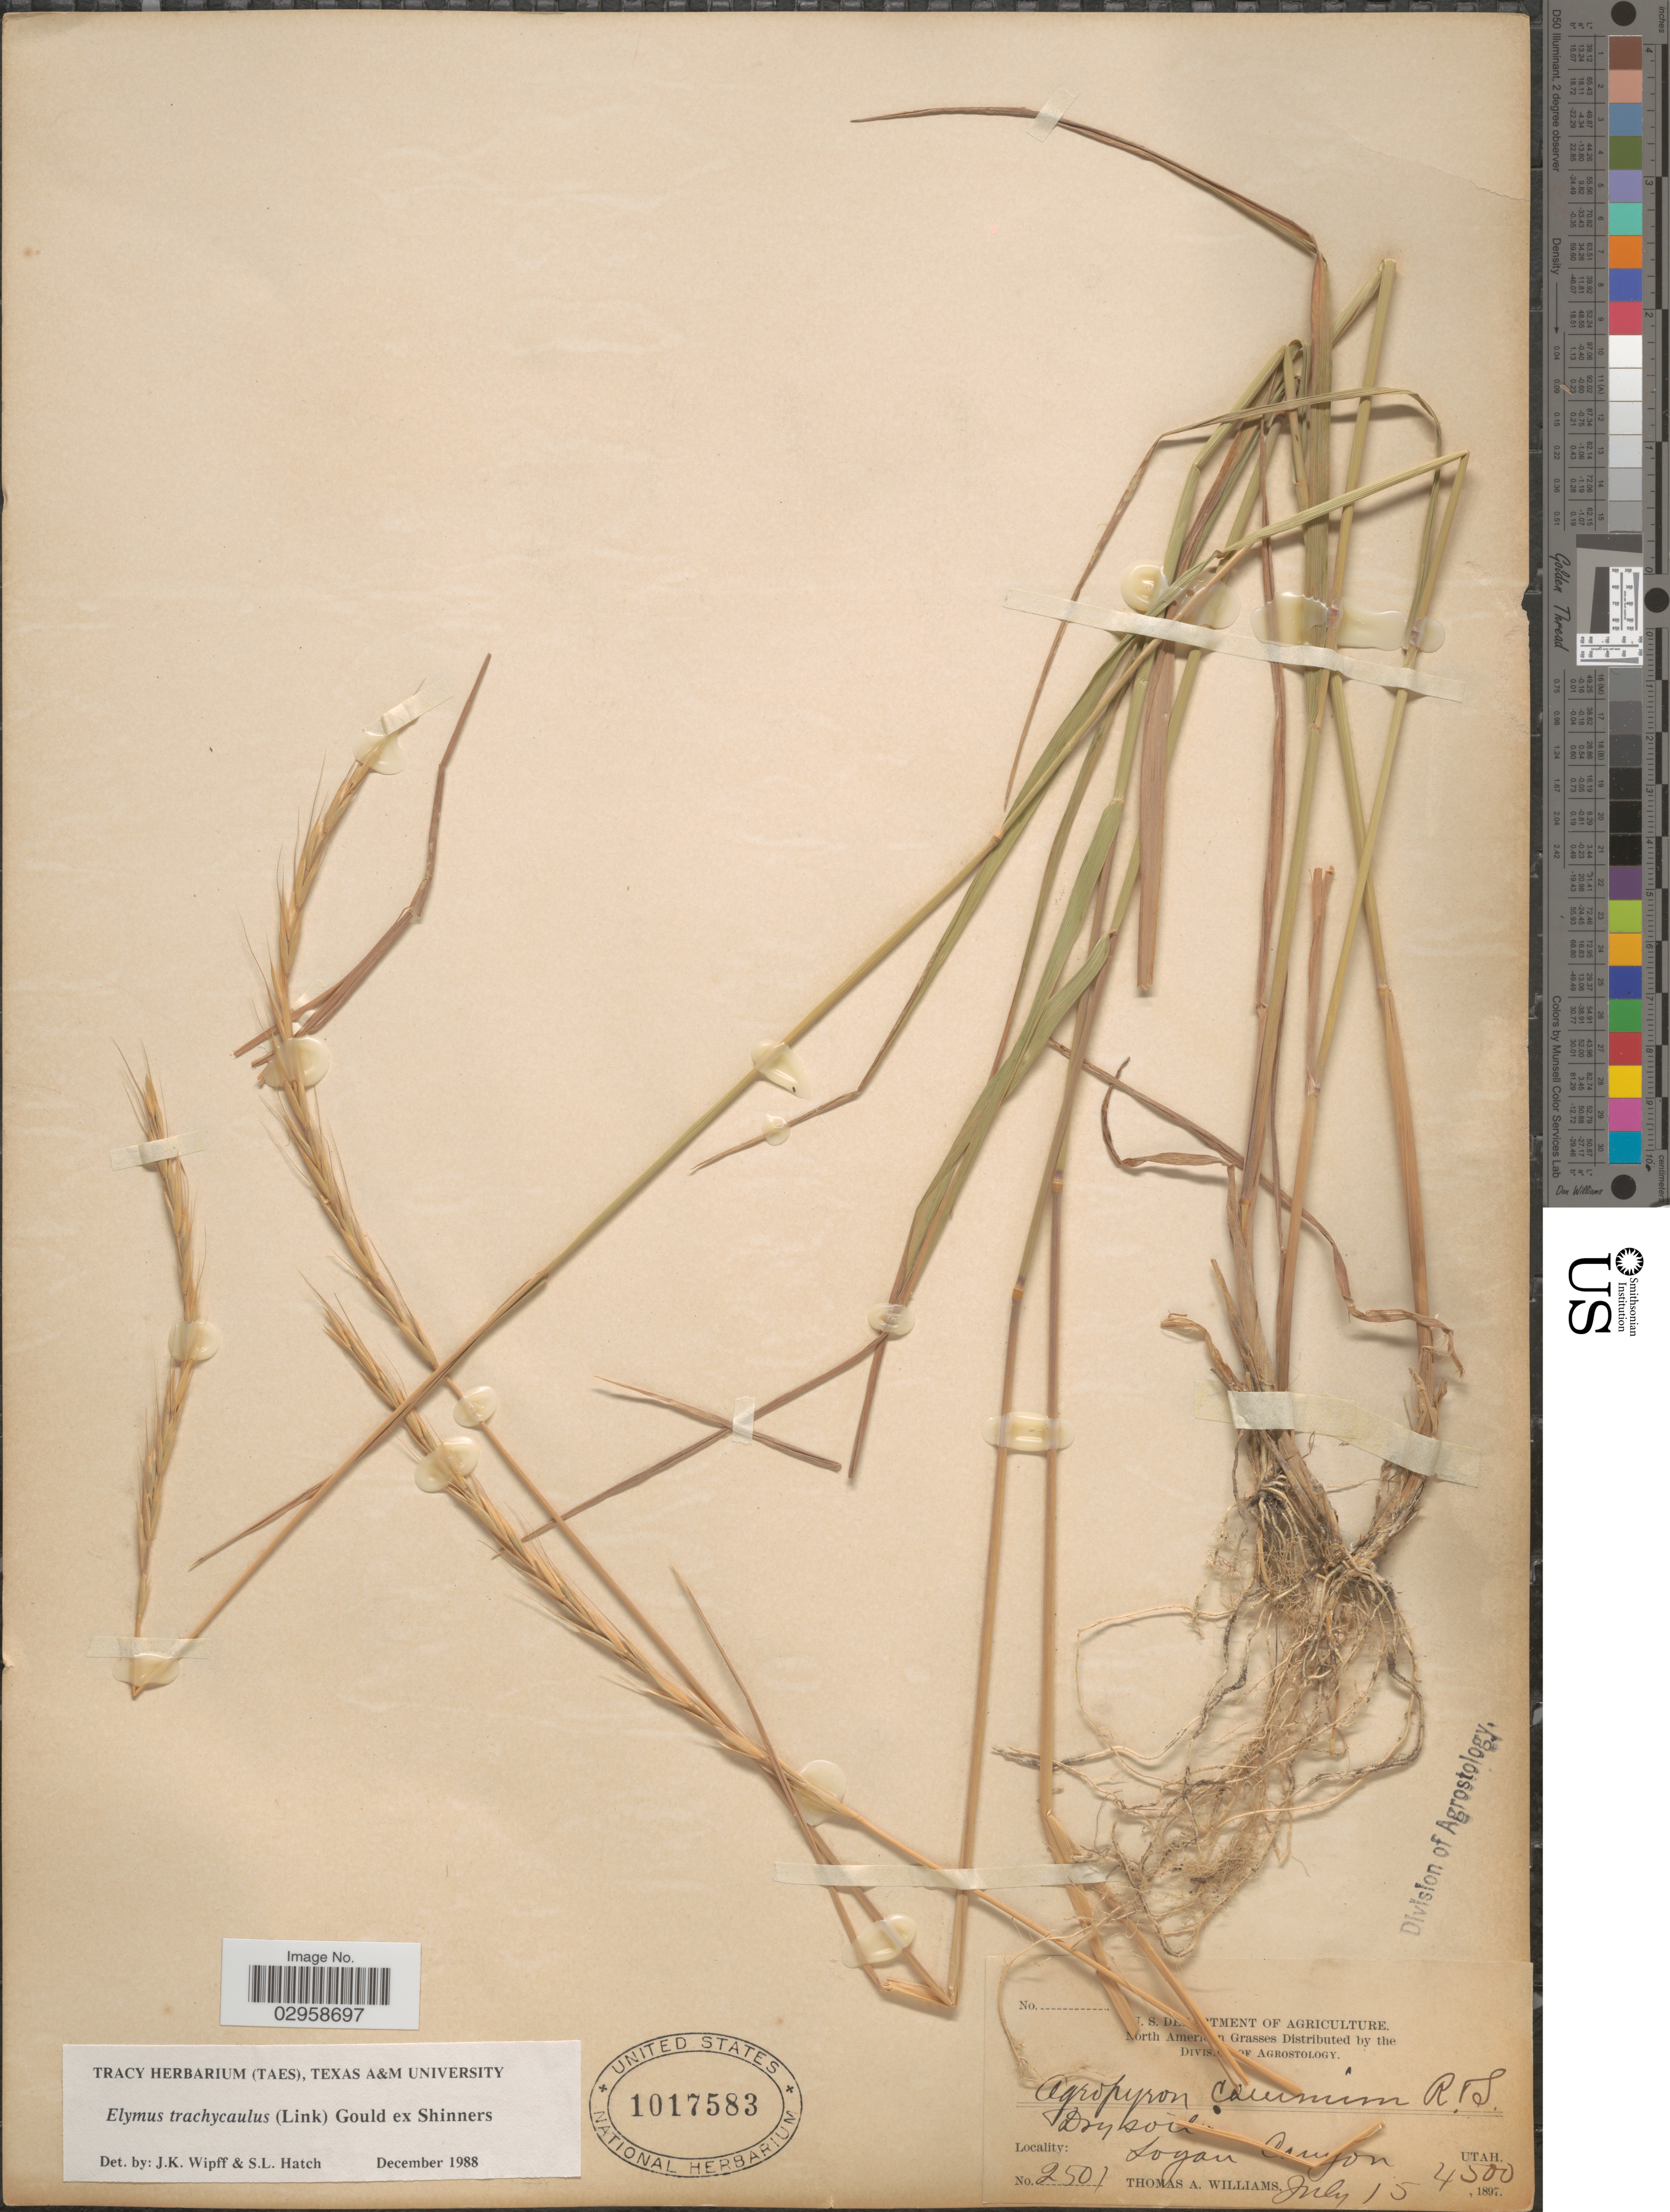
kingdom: Plantae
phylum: Tracheophyta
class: Liliopsida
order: Poales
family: Poaceae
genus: Elymus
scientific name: Elymus trachycaulus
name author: (Link) Gould ex Shinners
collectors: T. A. Williams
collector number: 2501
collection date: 1897-07-15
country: United States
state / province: Utah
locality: Logan Canyon.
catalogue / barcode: US 1017583